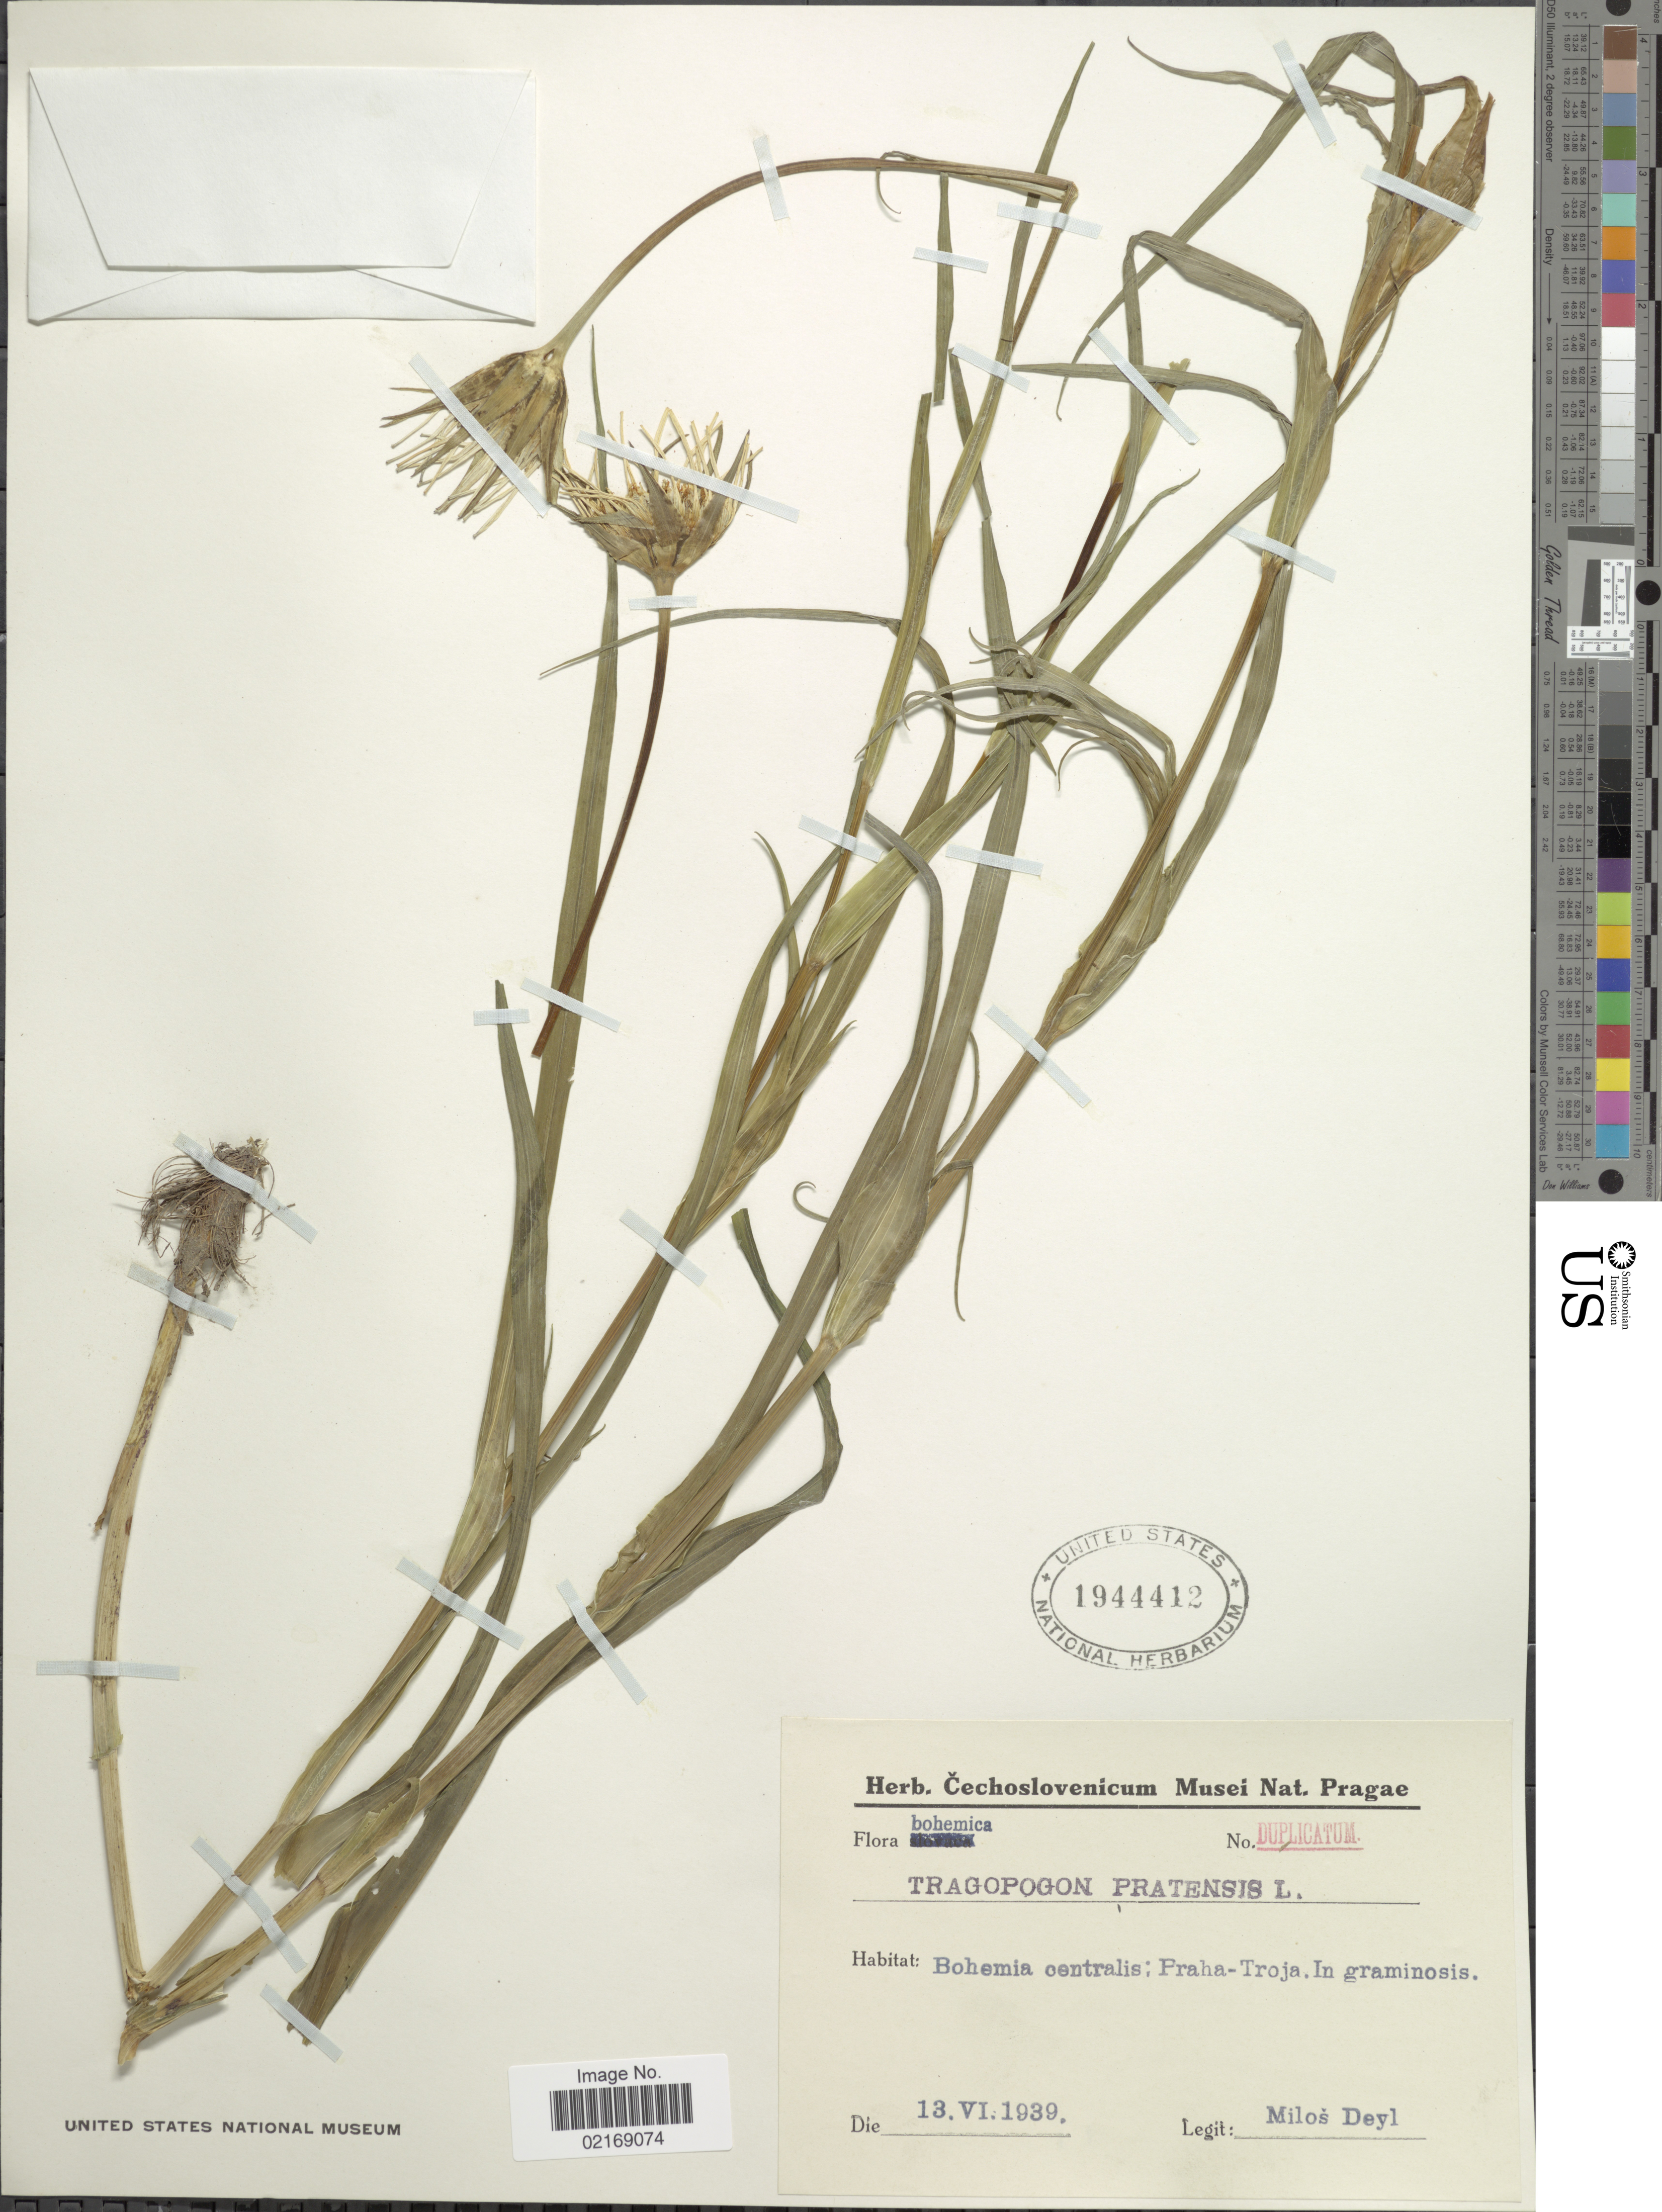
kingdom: Plantae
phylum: Tracheophyta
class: Magnoliopsida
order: Asterales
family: Asteraceae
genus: Tragopogon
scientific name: Tragopogon pratensis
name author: L.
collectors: M. Deyl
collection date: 1939-06-13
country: Czechia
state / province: Central Bohemian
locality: Bohemia centralis: Praha-Troja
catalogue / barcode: US 1944412